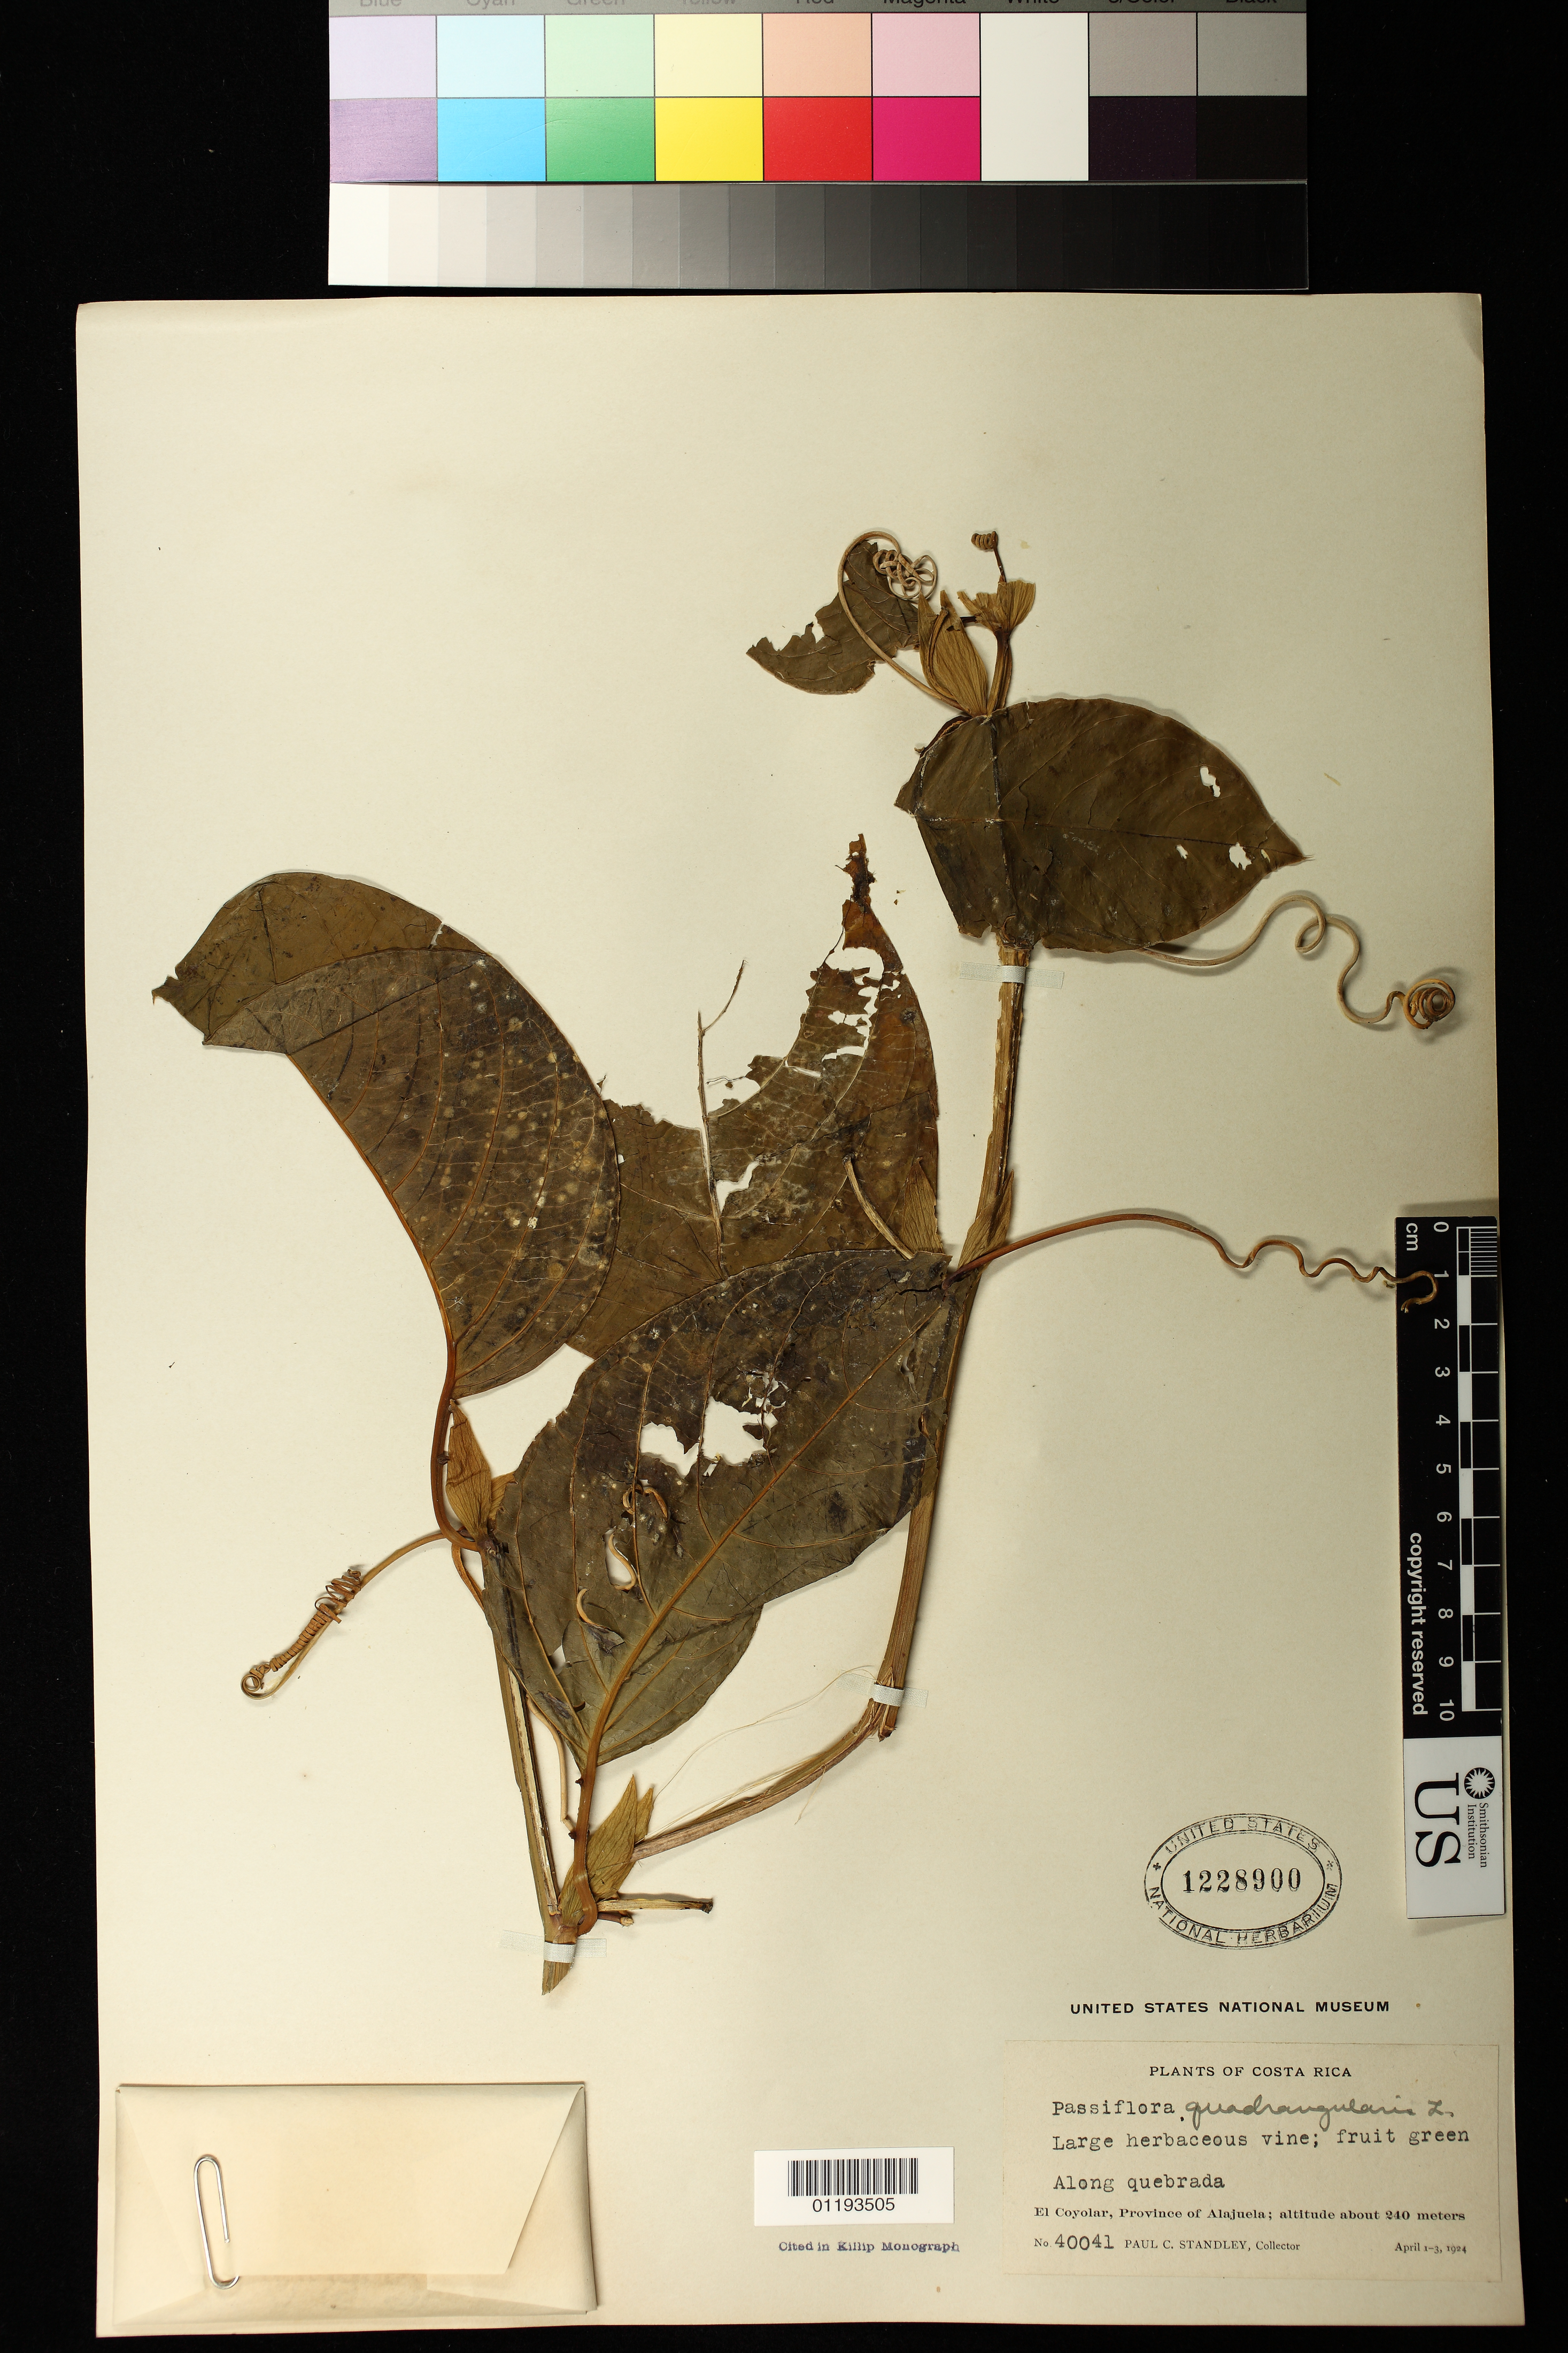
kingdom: Plantae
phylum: Tracheophyta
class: Magnoliopsida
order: Malpighiales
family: Passifloraceae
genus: Passiflora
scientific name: Passiflora quadrangularis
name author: L.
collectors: P. C. Standley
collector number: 40041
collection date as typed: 1924 Apr 01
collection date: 1924-04-01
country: Costa Rica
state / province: Alajuela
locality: Along quebrada. El Coyolar.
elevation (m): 240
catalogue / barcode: US 1228900